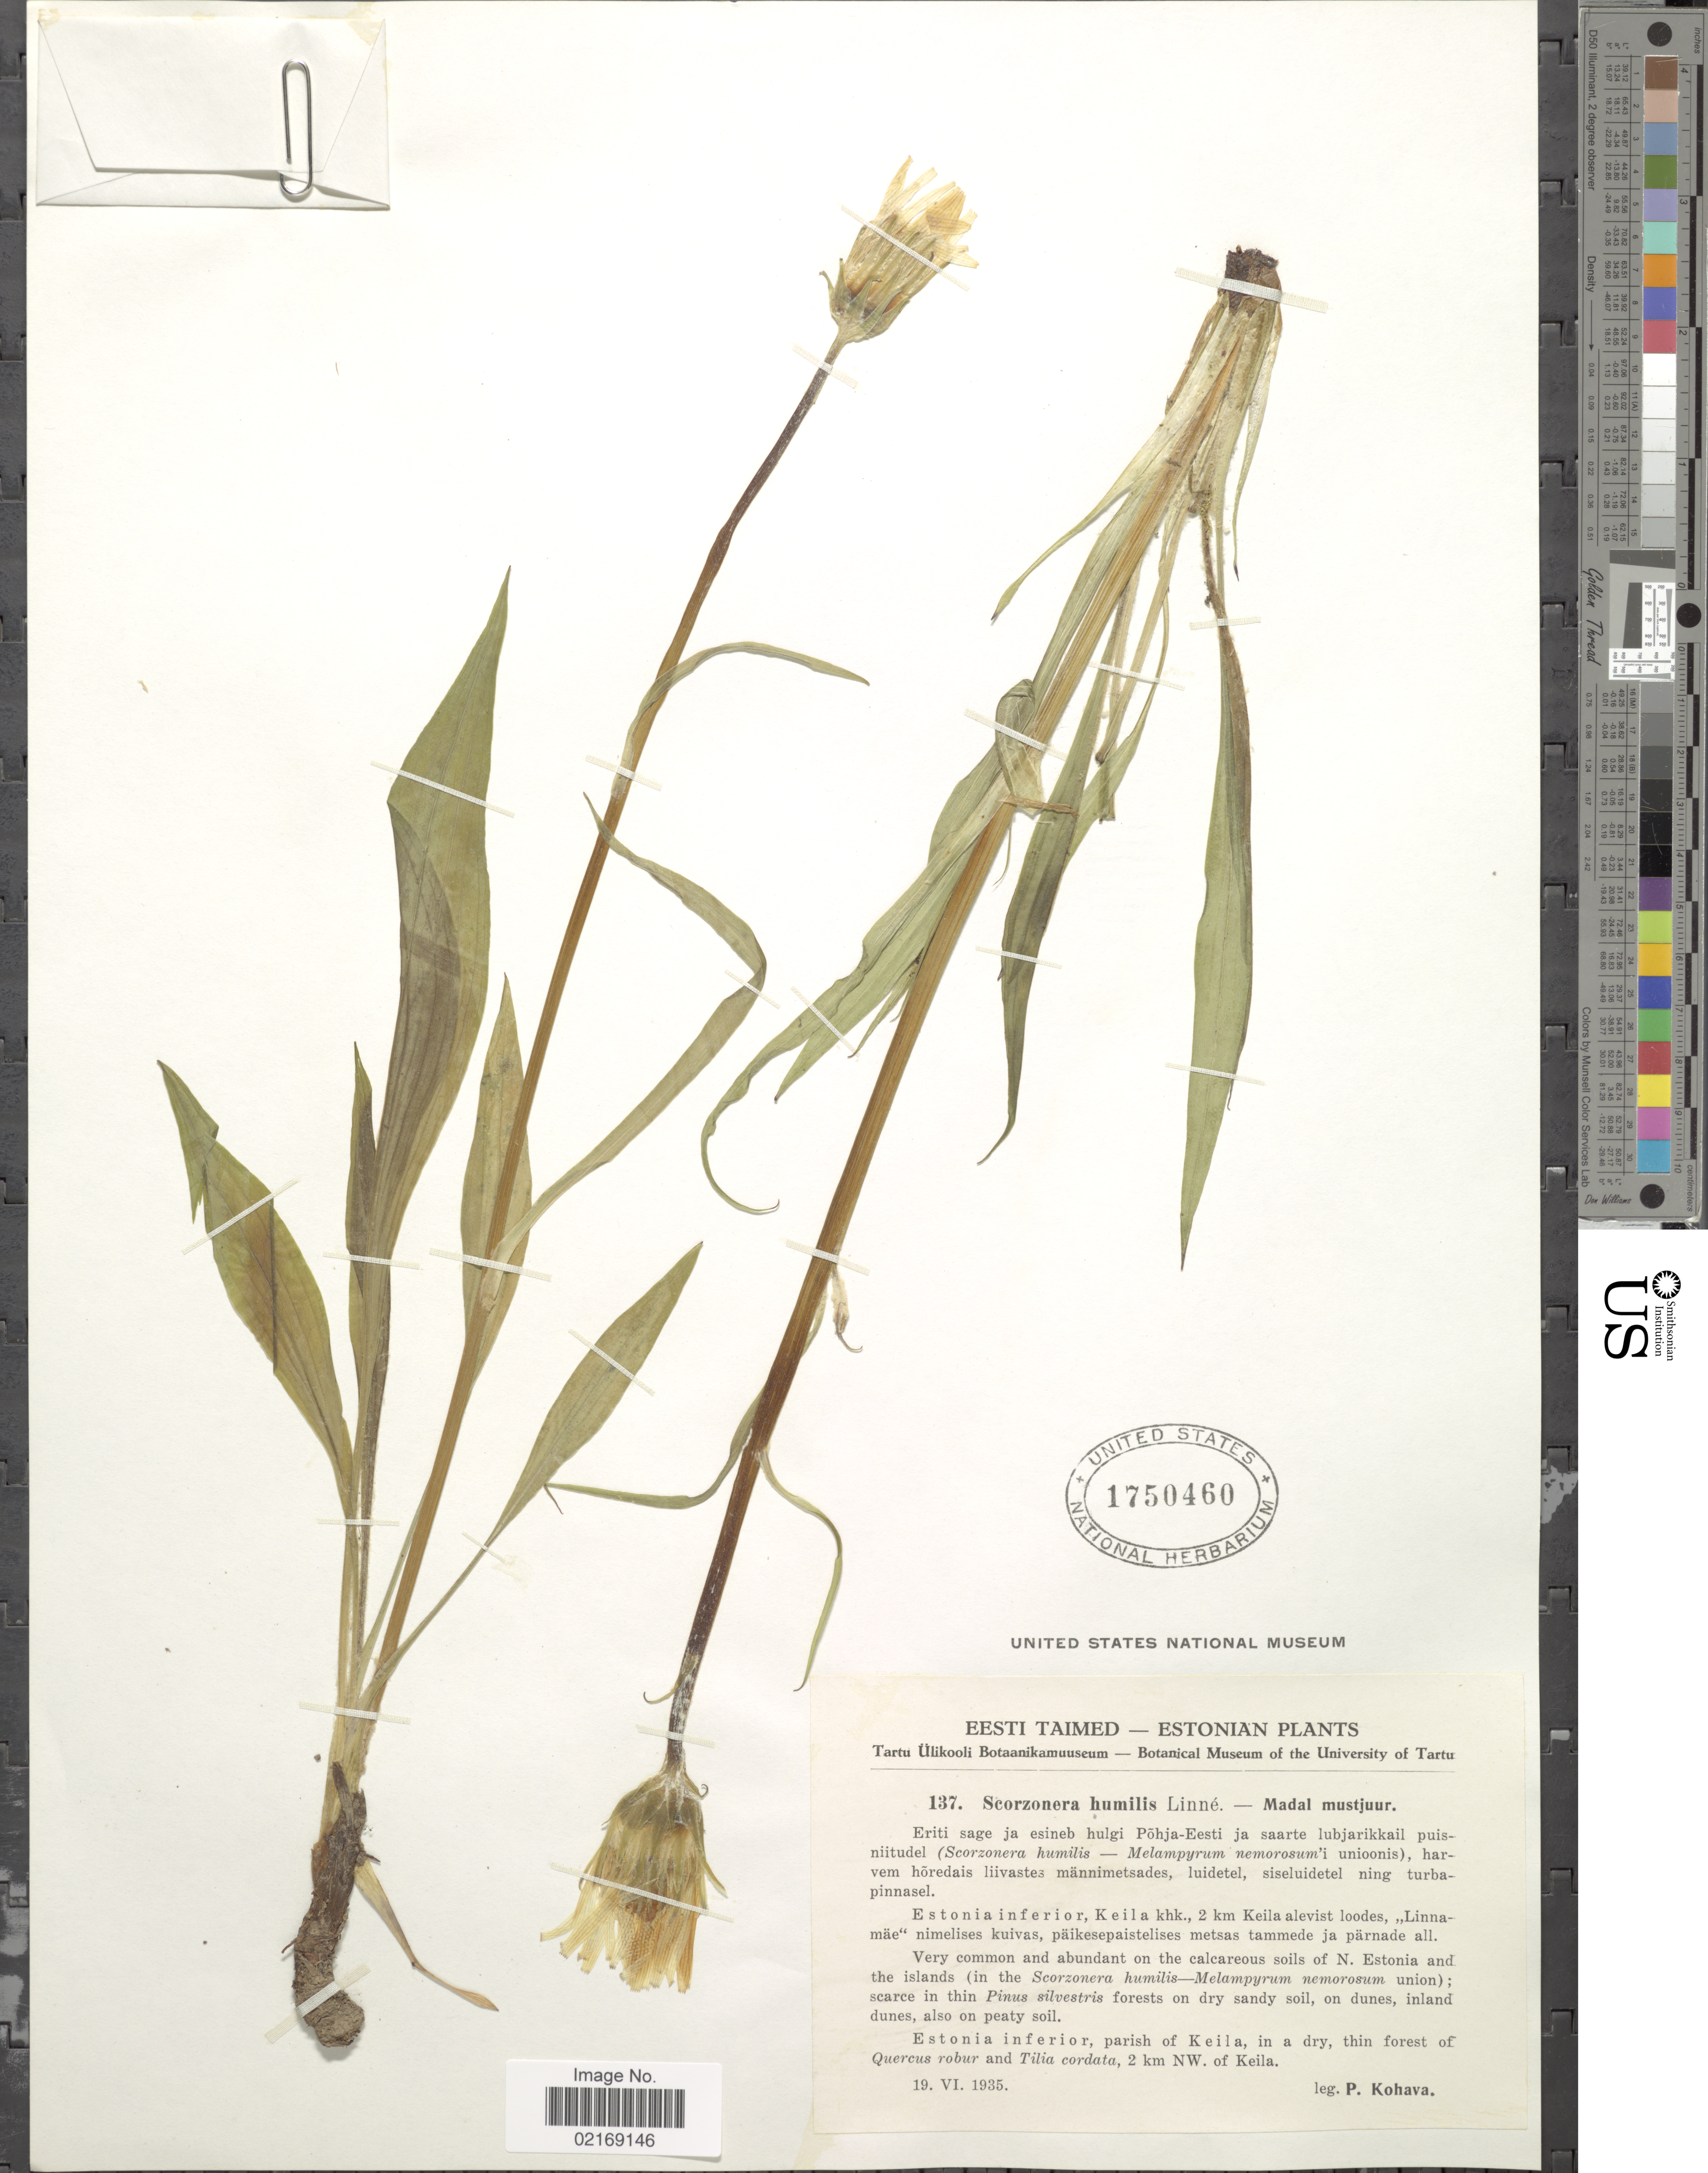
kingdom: Plantae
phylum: Tracheophyta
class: Magnoliopsida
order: Asterales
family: Asteraceae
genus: Scorzonera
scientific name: Scorzonera humilis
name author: L.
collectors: P. Kohava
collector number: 137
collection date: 1935-06-19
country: Estonia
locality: Eesti Taaimed [unsure placement] Estonia inferior, parish of Keila, 2 km NW. of Keila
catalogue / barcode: US 1750460